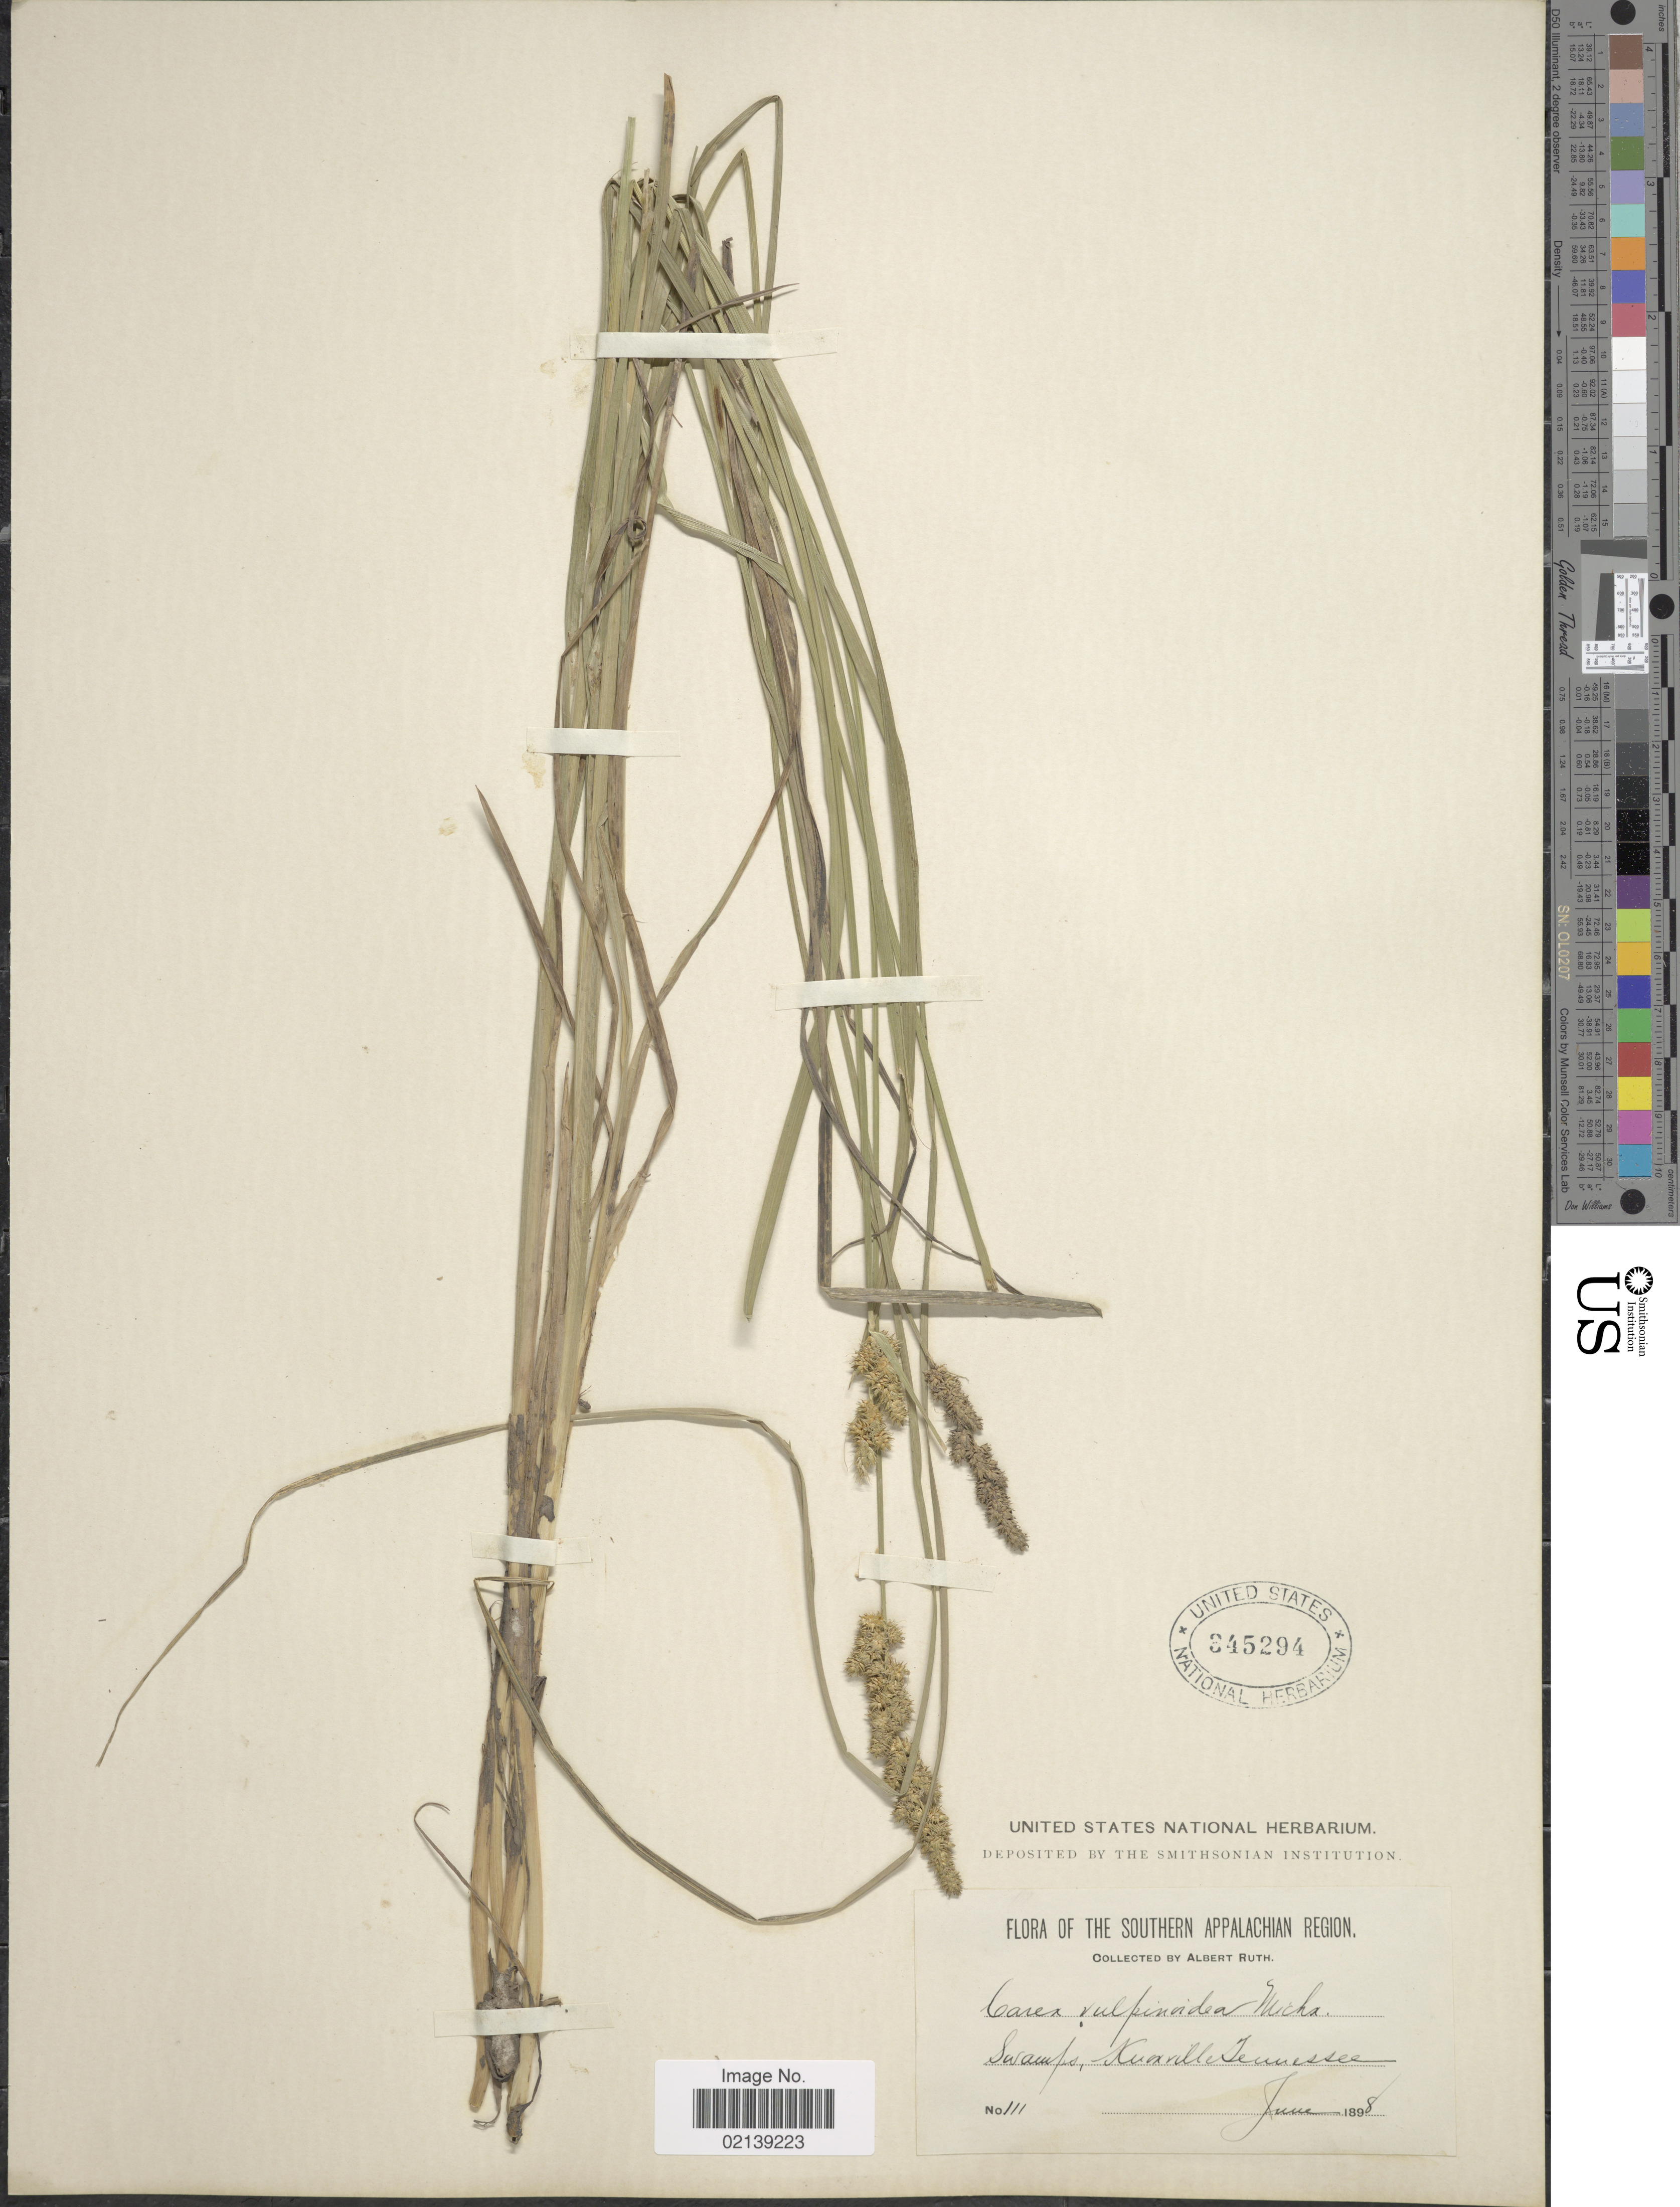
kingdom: Plantae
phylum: Tracheophyta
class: Liliopsida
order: Poales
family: Cyperaceae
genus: Carex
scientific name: Carex vulpinoidea Michx.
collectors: A. Ruth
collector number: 111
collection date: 1898-06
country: United States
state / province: Tennessee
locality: Southern Appalachian Region, swamps, Knoxville Tennessee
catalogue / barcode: US 345294